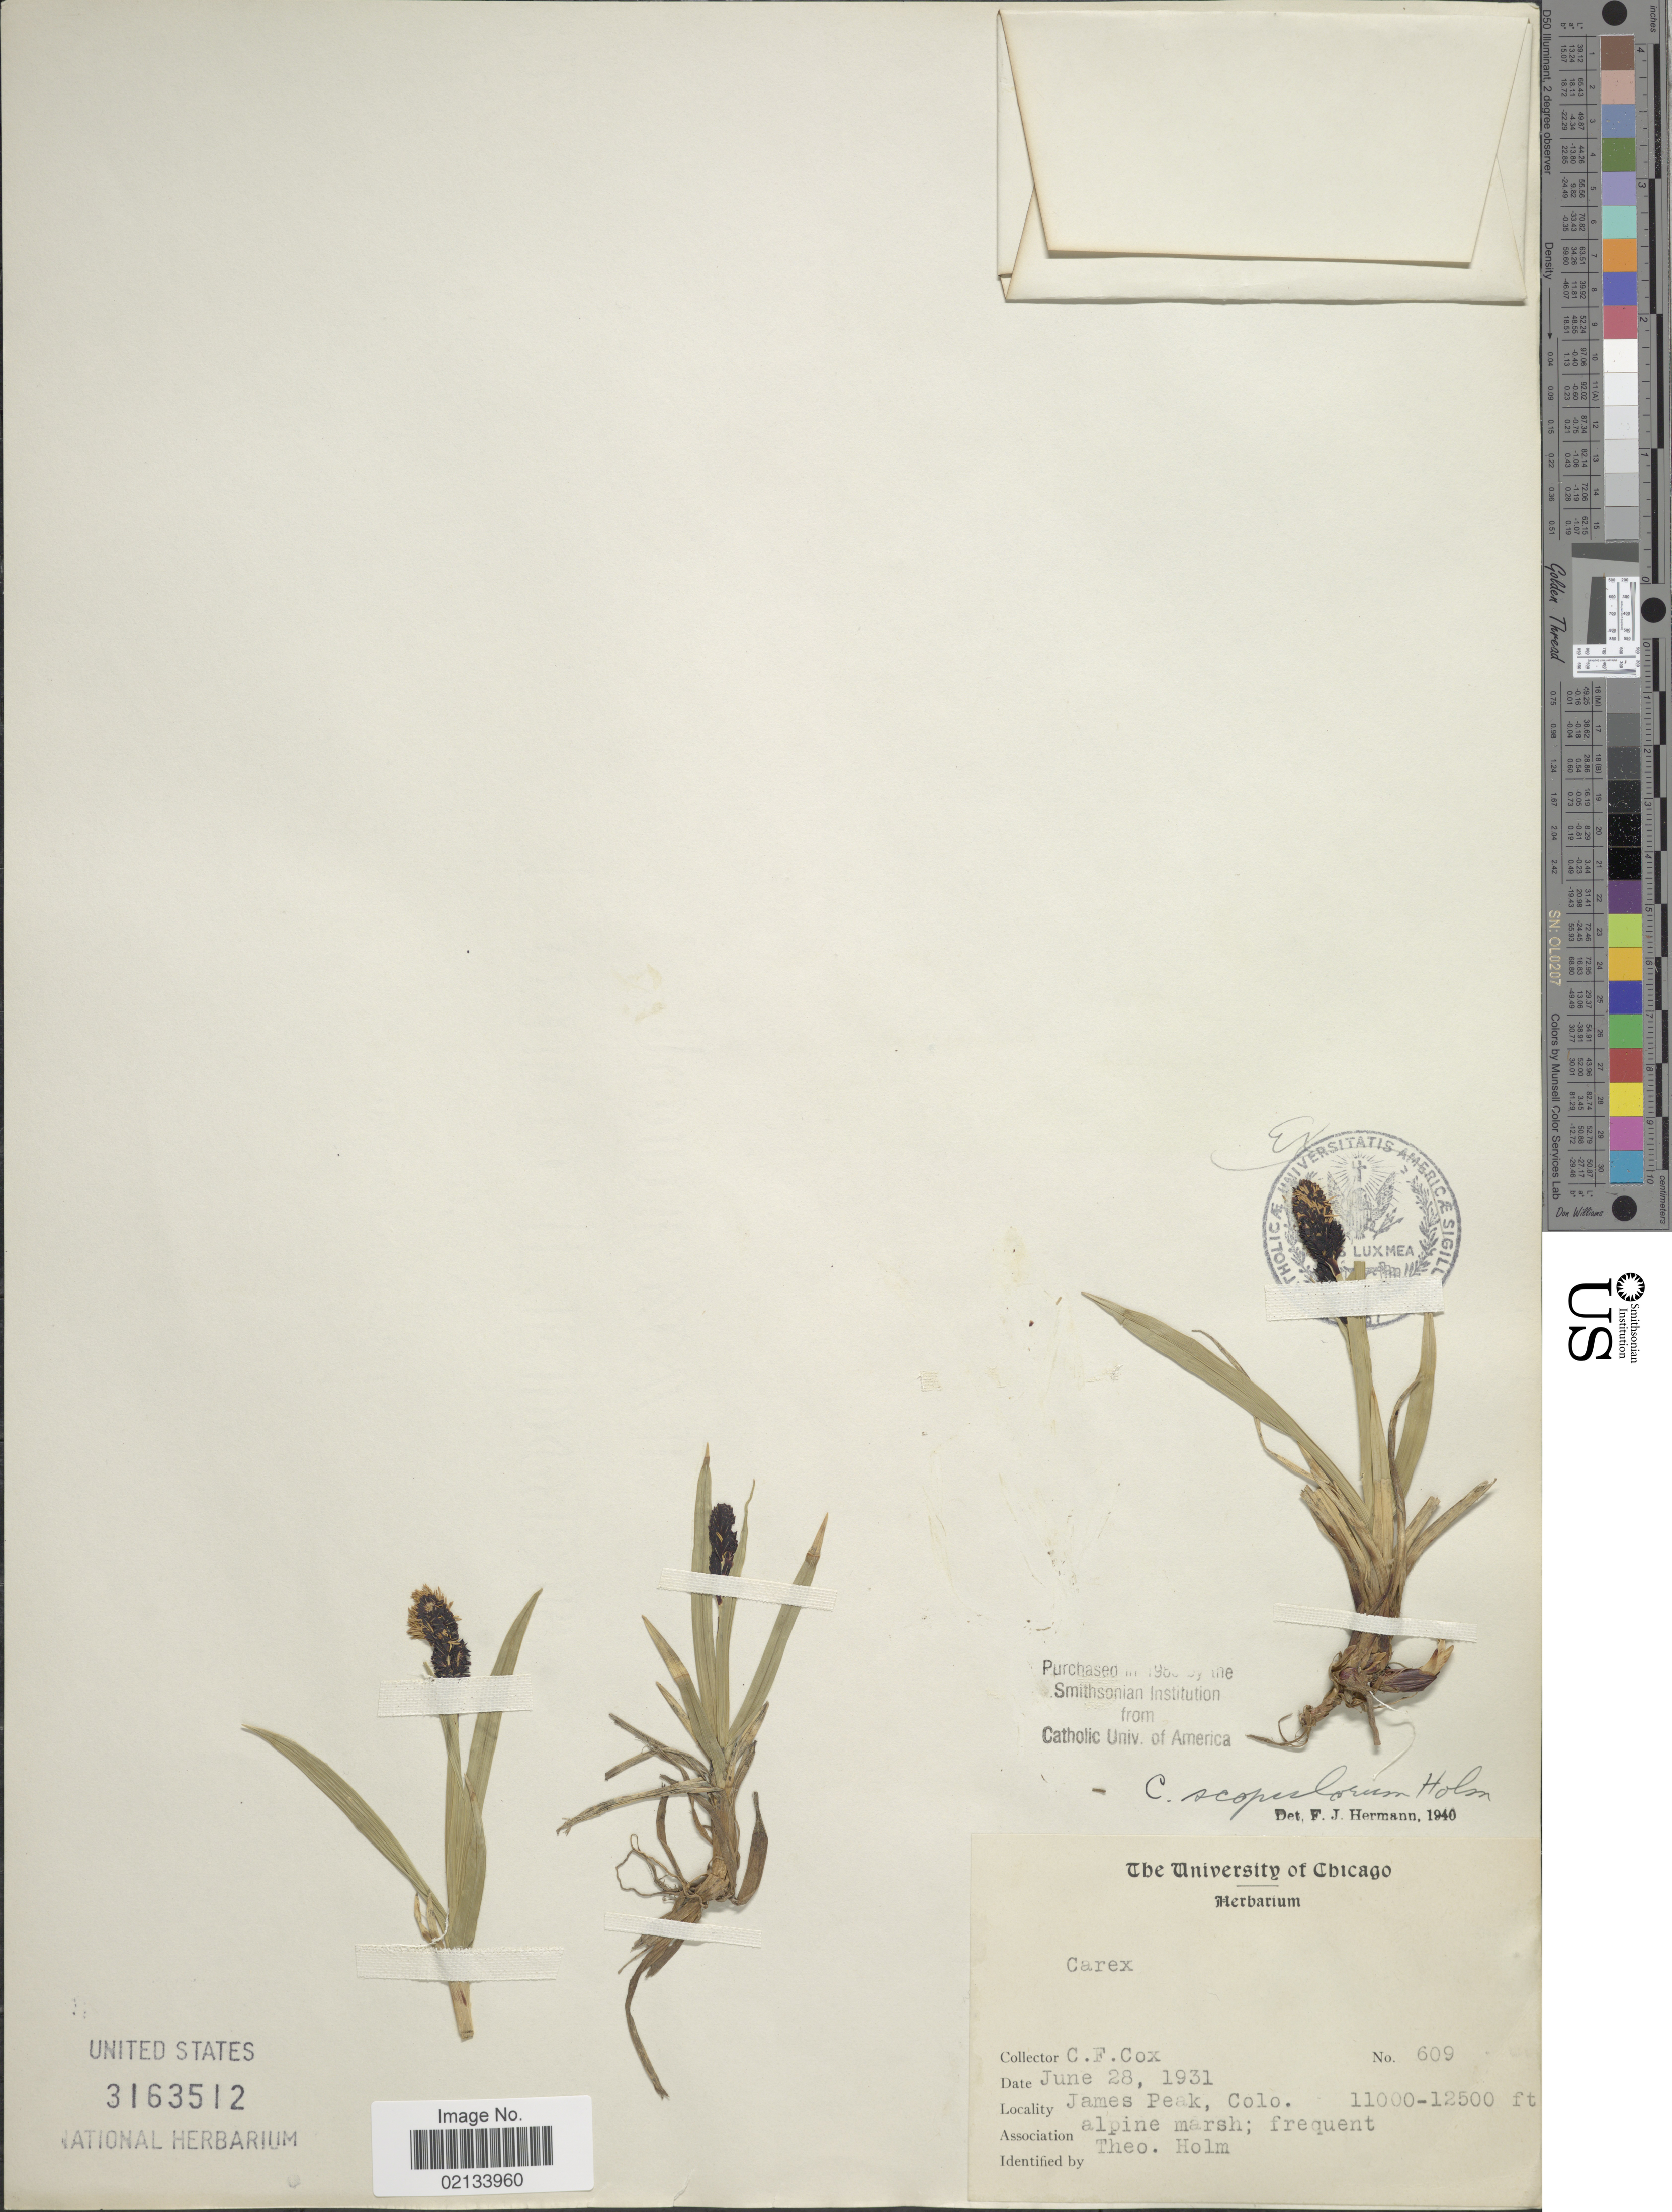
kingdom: Plantae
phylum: Tracheophyta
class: Liliopsida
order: Poales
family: Cyperaceae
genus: Carex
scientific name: Carex scopulorum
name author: Holm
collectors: C. Cox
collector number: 609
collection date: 1931-06-28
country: United States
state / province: Colorado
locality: James Peak.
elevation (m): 3353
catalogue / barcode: US 3163512